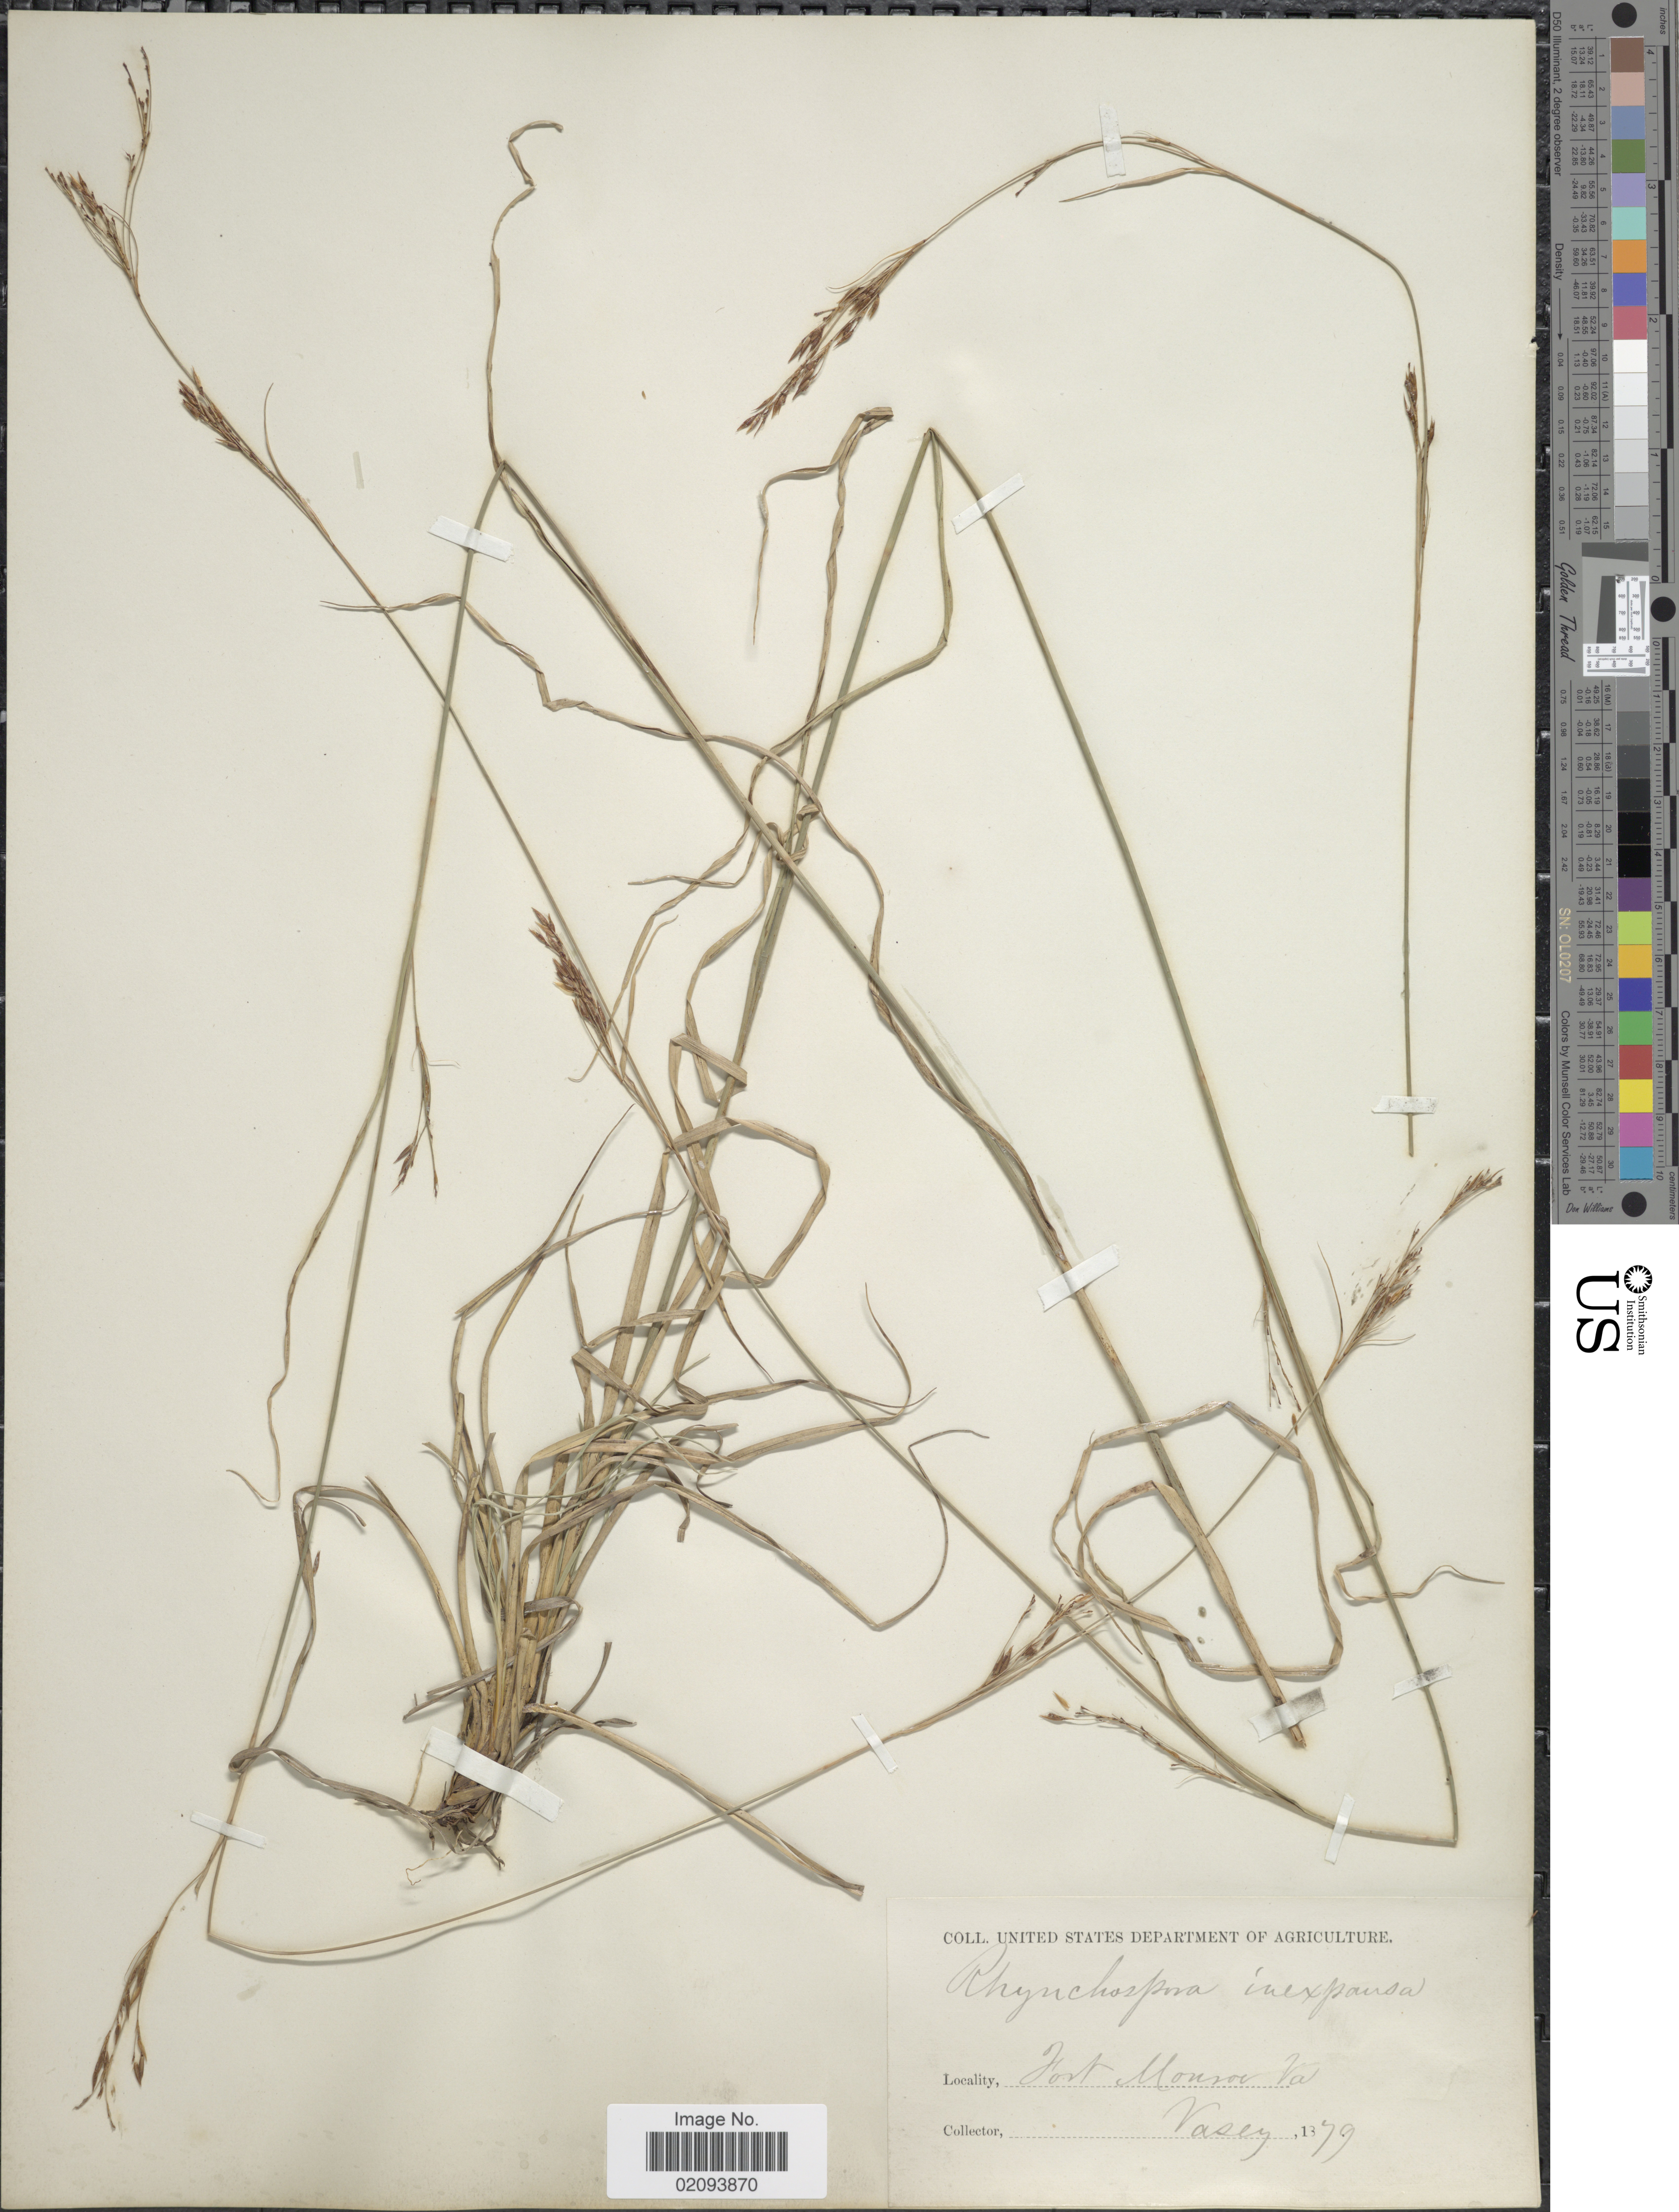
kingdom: Plantae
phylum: Tracheophyta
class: Liliopsida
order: Poales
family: Cyperaceae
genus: Rhynchospora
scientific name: Rhynchospora inexpansa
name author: (Michx.) Vahl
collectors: Vasey, --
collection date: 1879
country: United States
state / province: Virginia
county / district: City of Hampton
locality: Fort Monroe